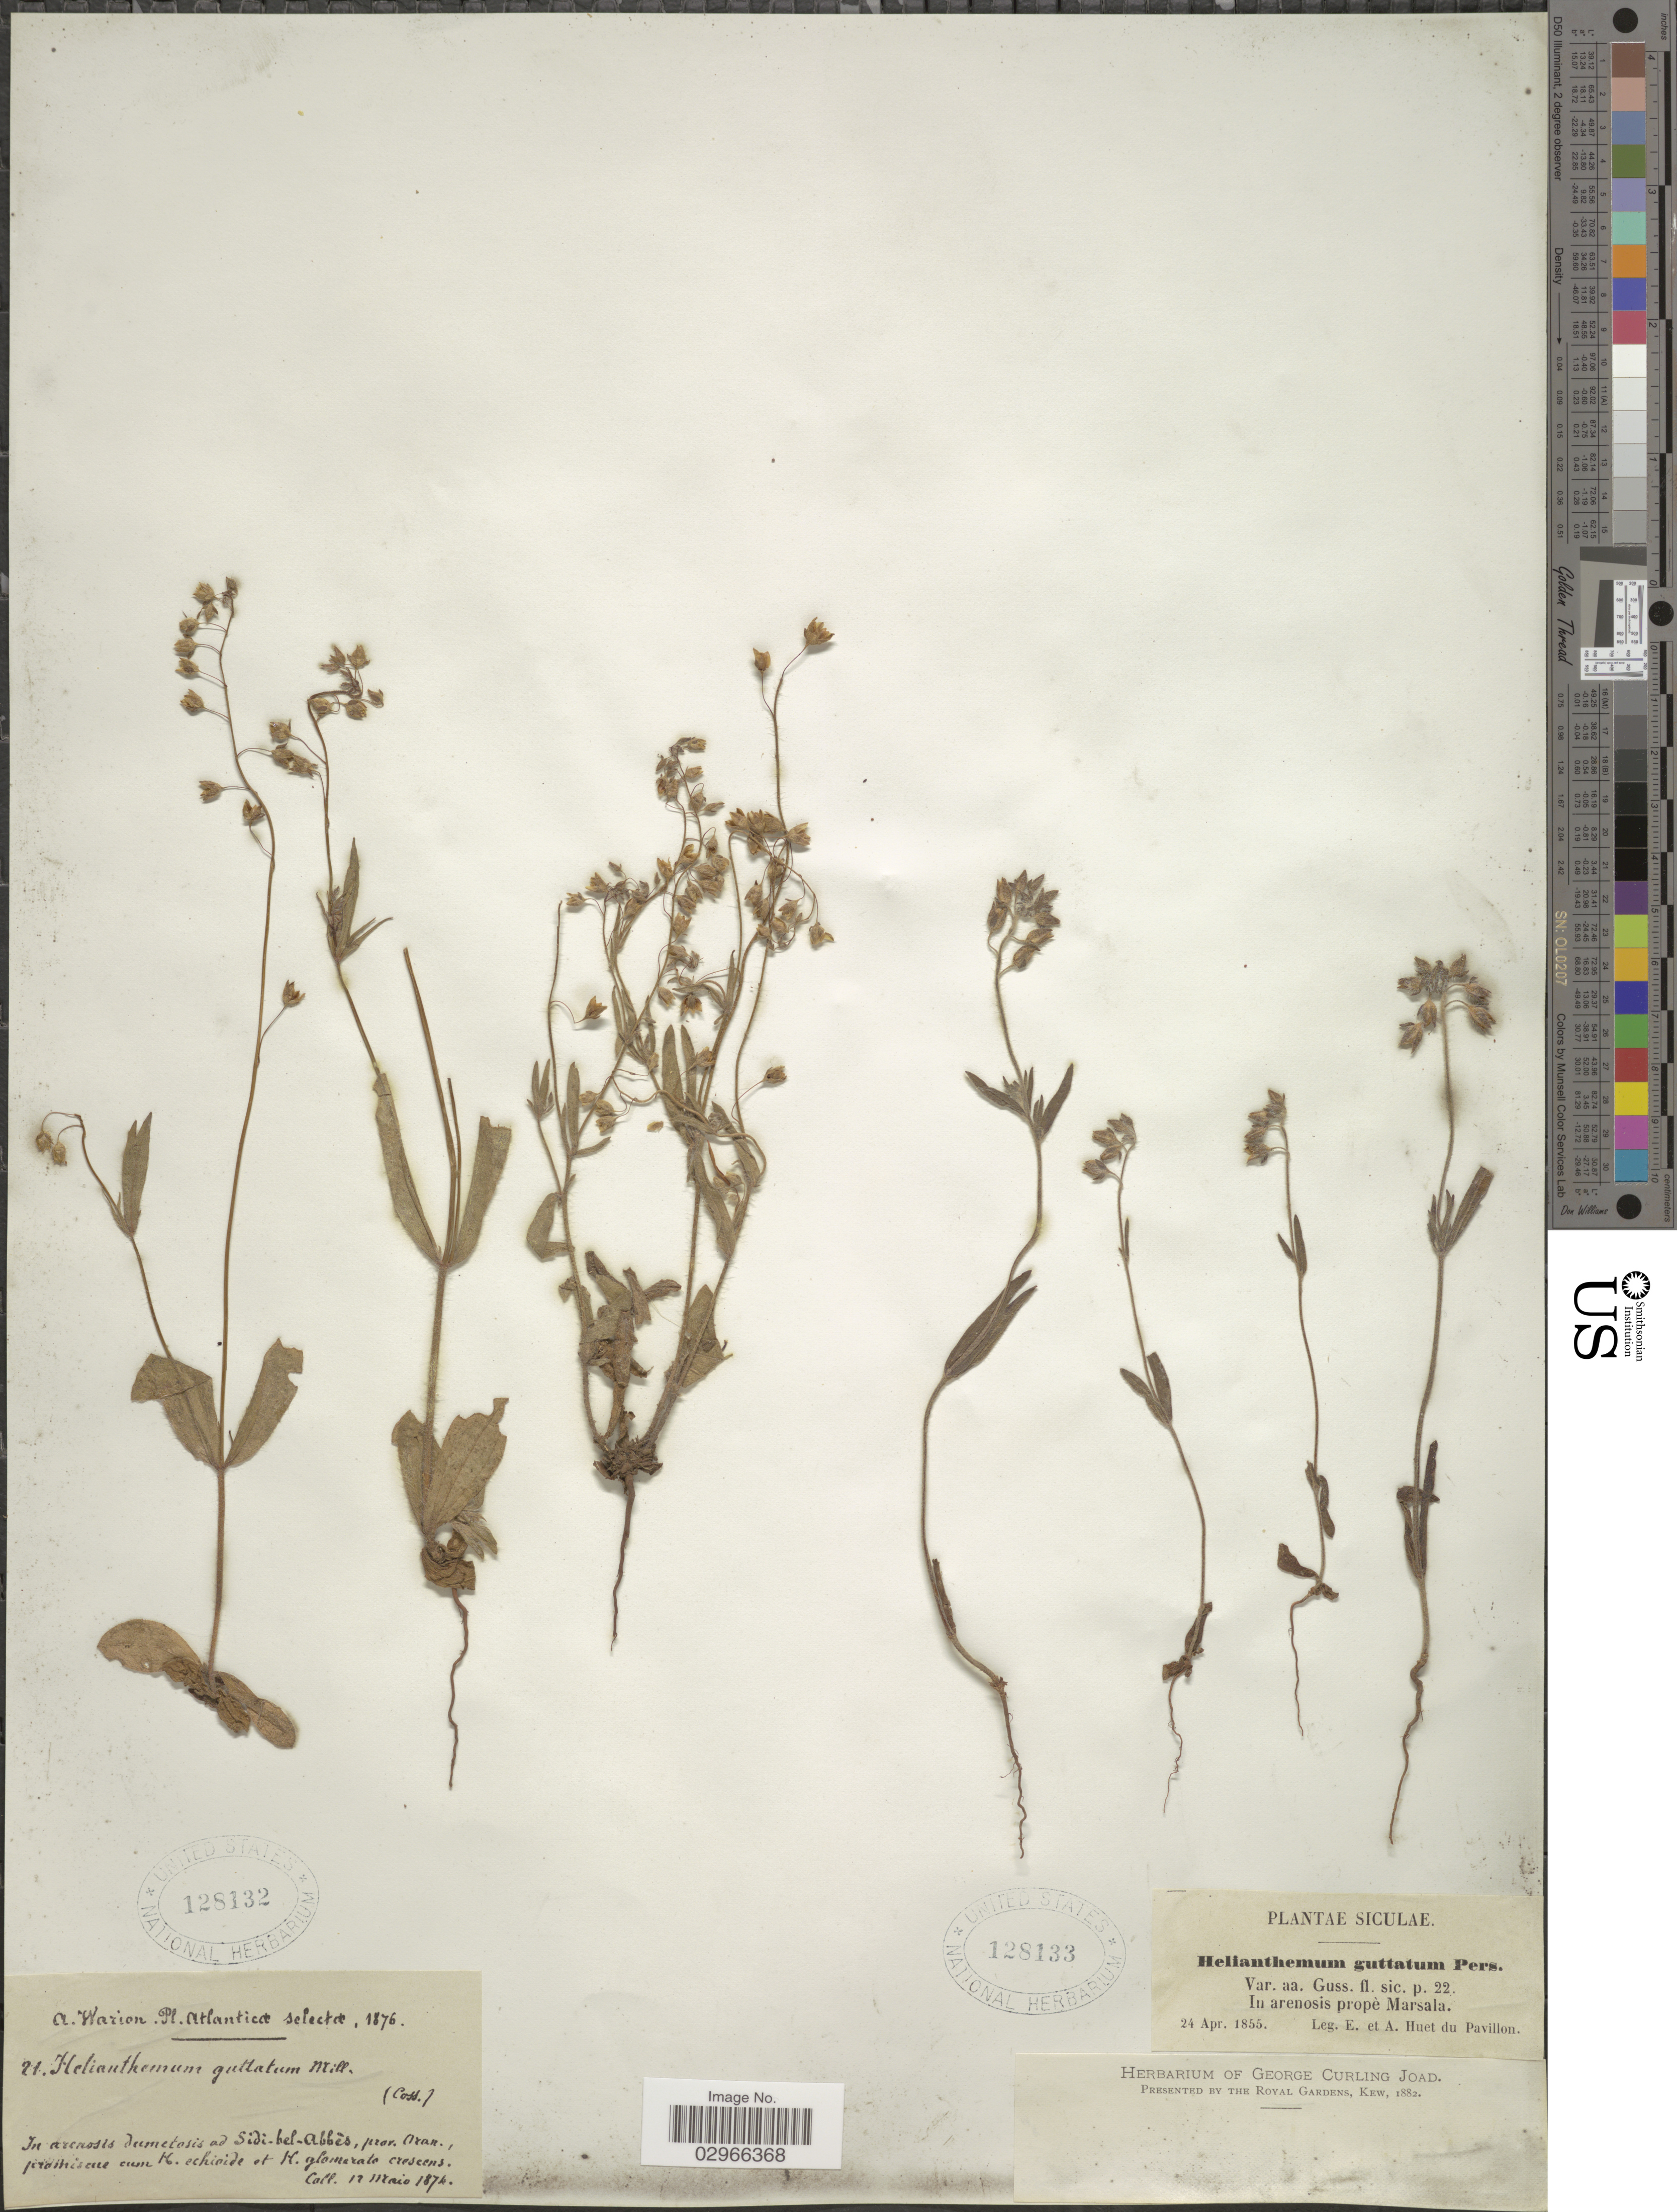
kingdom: Plantae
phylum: Tracheophyta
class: Magnoliopsida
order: Malvales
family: Cistaceae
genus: Tuberaria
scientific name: Tuberaria guttata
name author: (L.) Fourr.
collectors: A. Warion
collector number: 21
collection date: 1874-05-12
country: Algeria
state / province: Oran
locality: Atlantica. In arenosis dumetosis ad Sidi-bel-Abbés, prov. Oran.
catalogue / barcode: US 128132